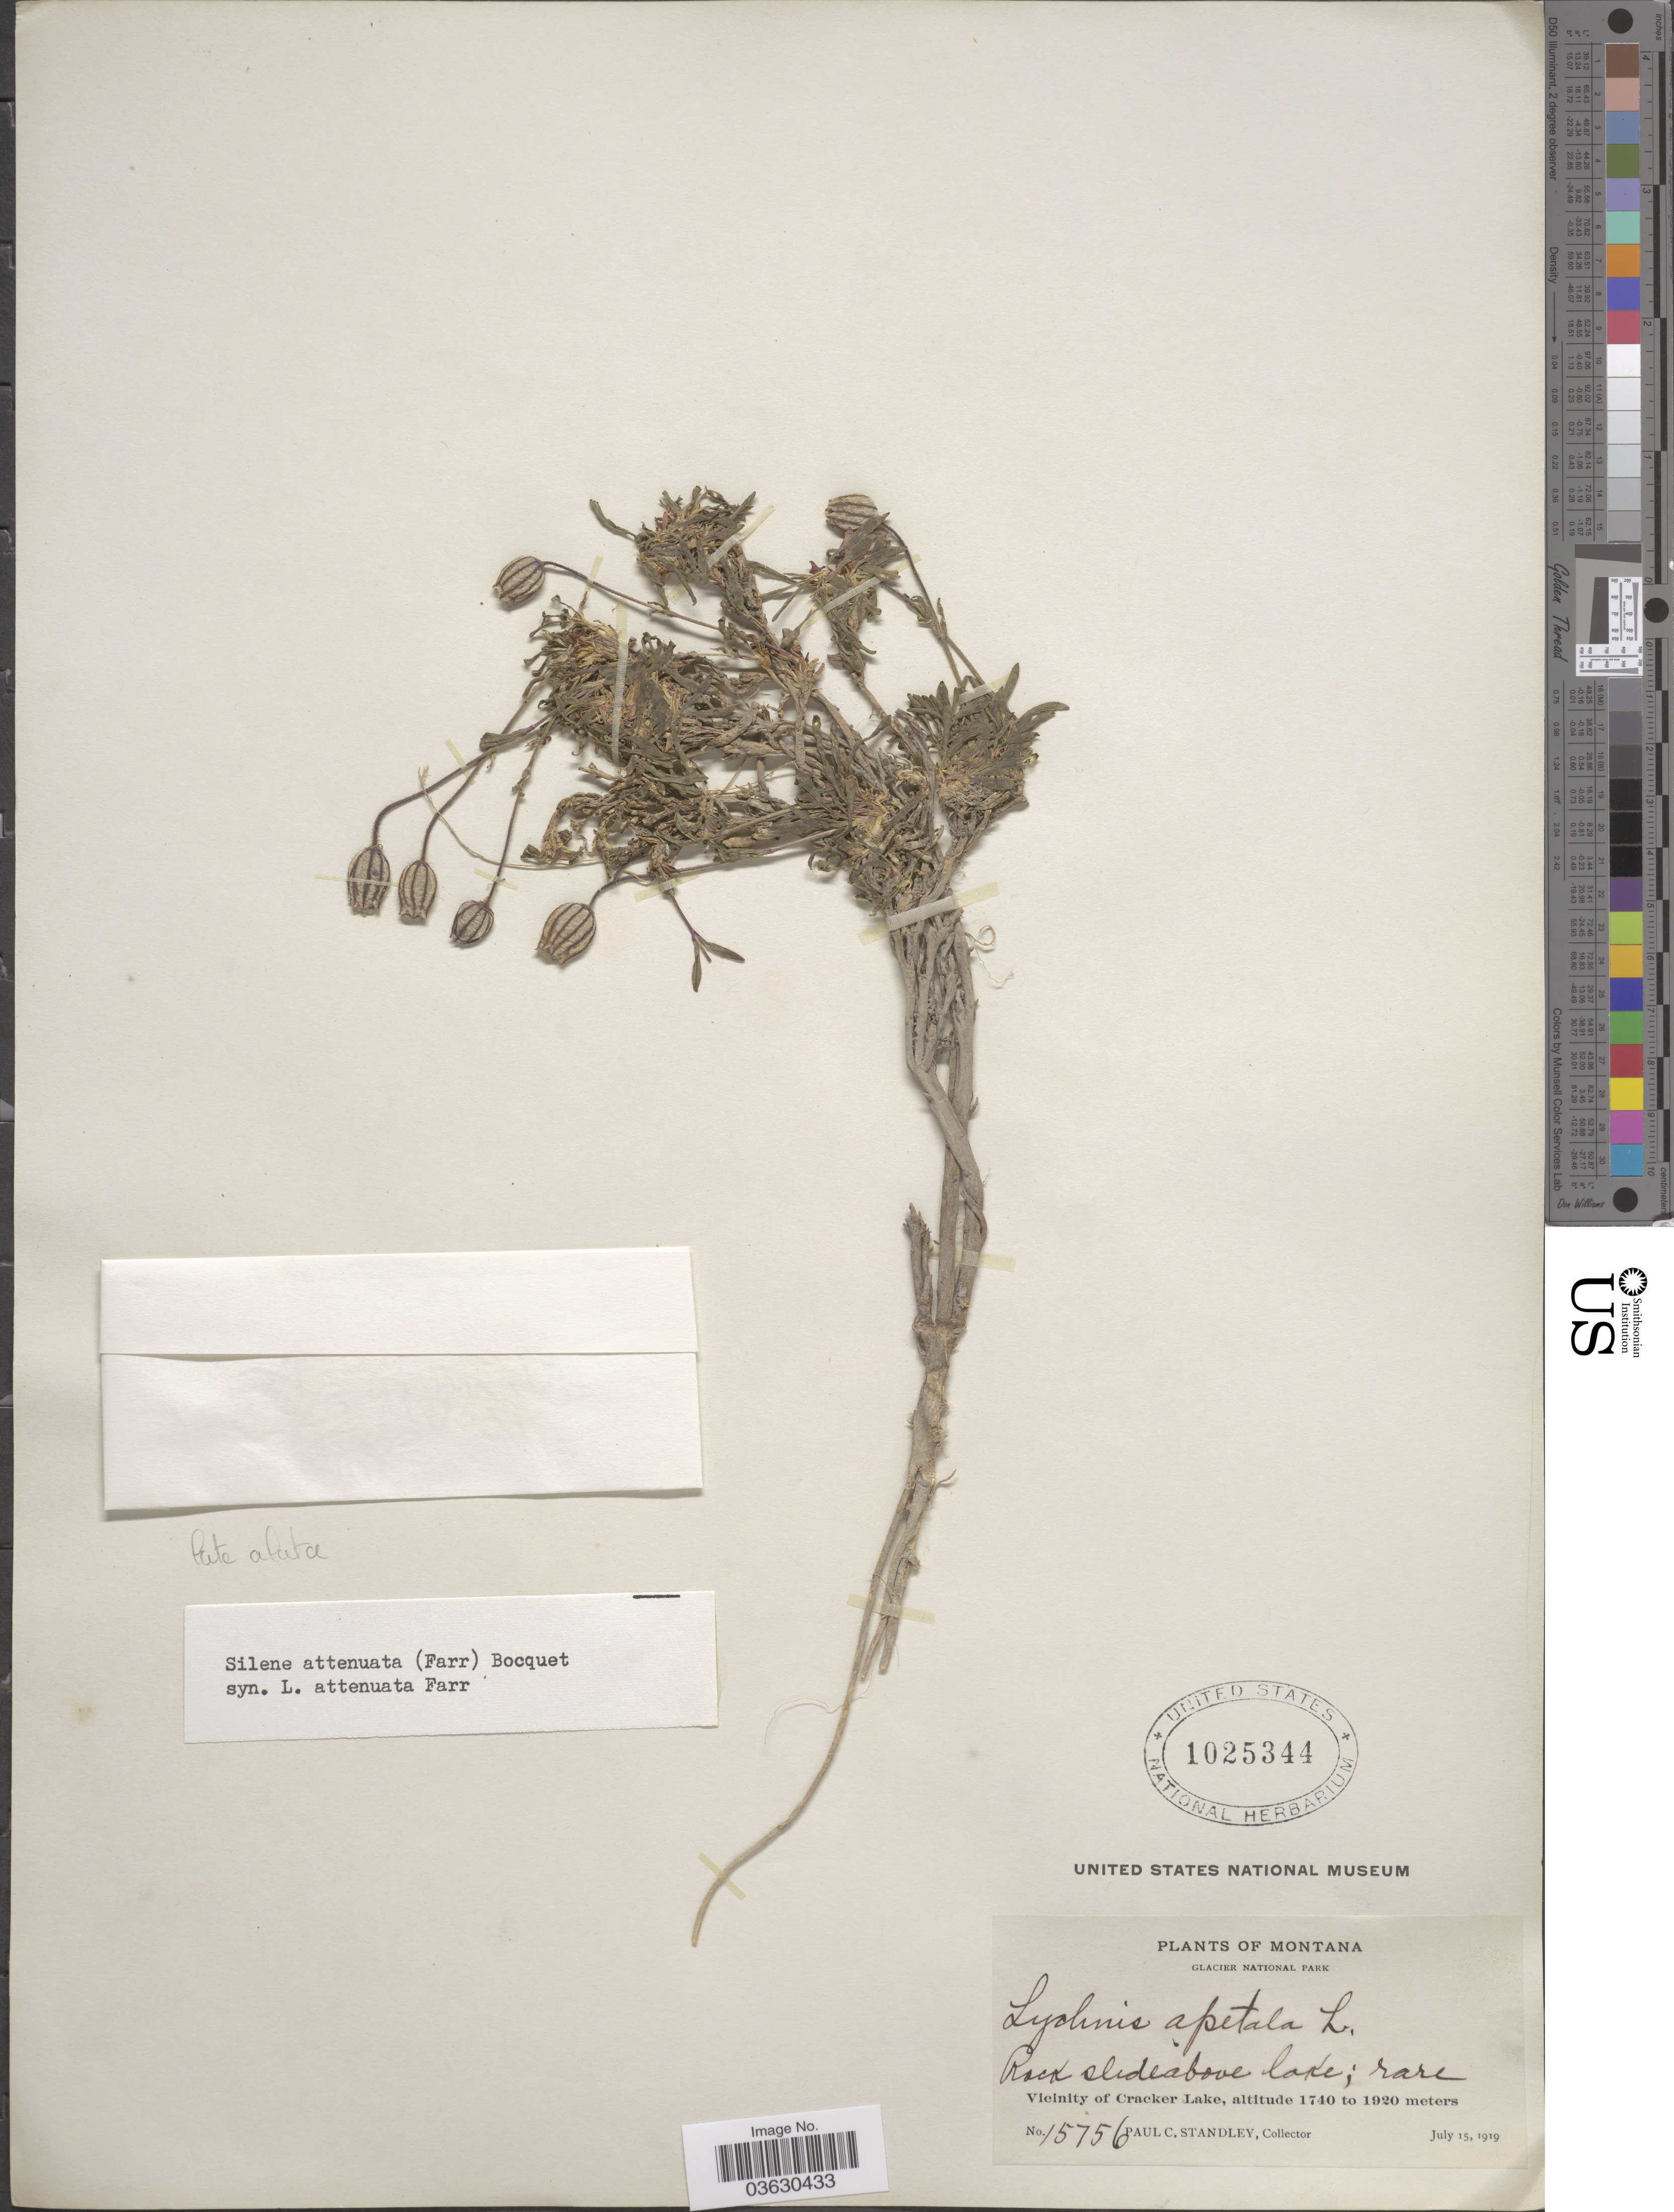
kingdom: Plantae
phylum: Tracheophyta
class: Magnoliopsida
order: Caryophyllales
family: Caryophyllaceae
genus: Silene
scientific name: Silene attenuata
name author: (Farr) Bocquet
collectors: P. C. Standley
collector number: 15756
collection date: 1919-07-15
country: United States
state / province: Montana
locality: Glacier National Park. Vicinity of Cracker Lake.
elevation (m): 1740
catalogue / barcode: US 1025344